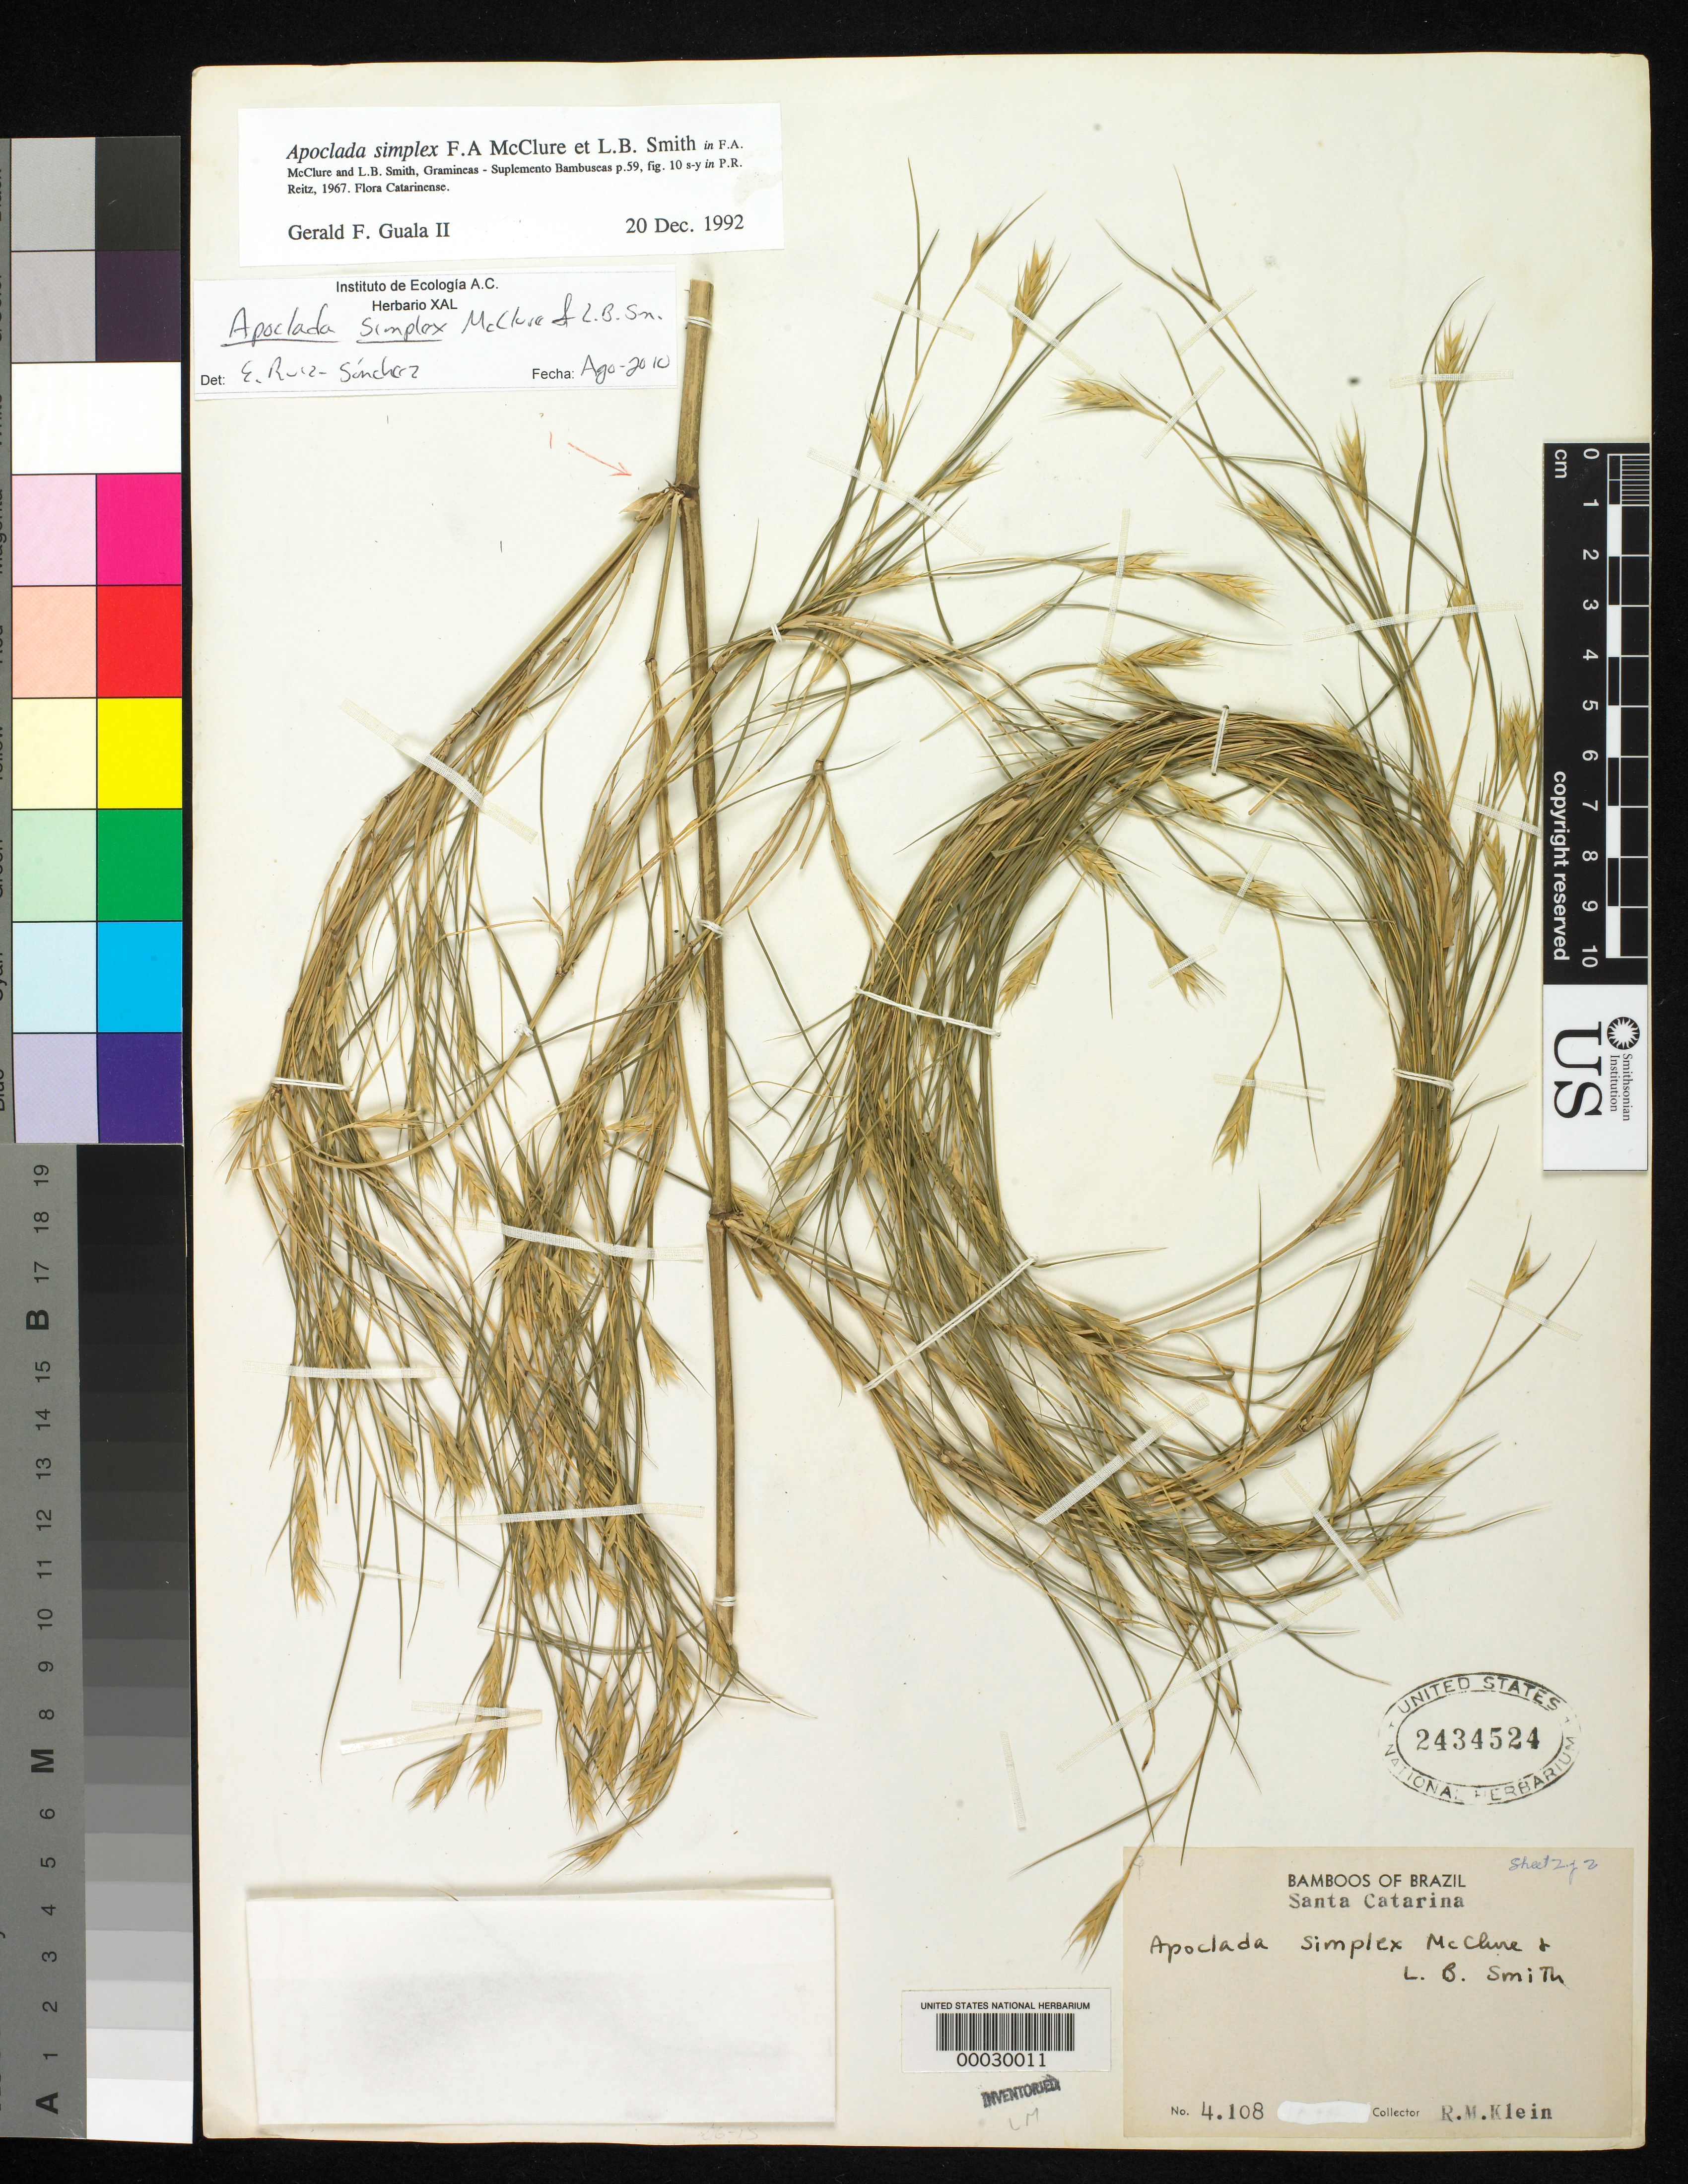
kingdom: Plantae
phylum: Tracheophyta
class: Liliopsida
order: Poales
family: Poaceae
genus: Apoclada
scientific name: Apoclada simplex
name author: McClure & L.B. Sm. in Reitz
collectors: R. M. Klein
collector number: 4108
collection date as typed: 28 Oct 1963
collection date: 1963-10-28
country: Brazil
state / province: Paraná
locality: Palmares, campos novos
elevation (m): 900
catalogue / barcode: US 2434524